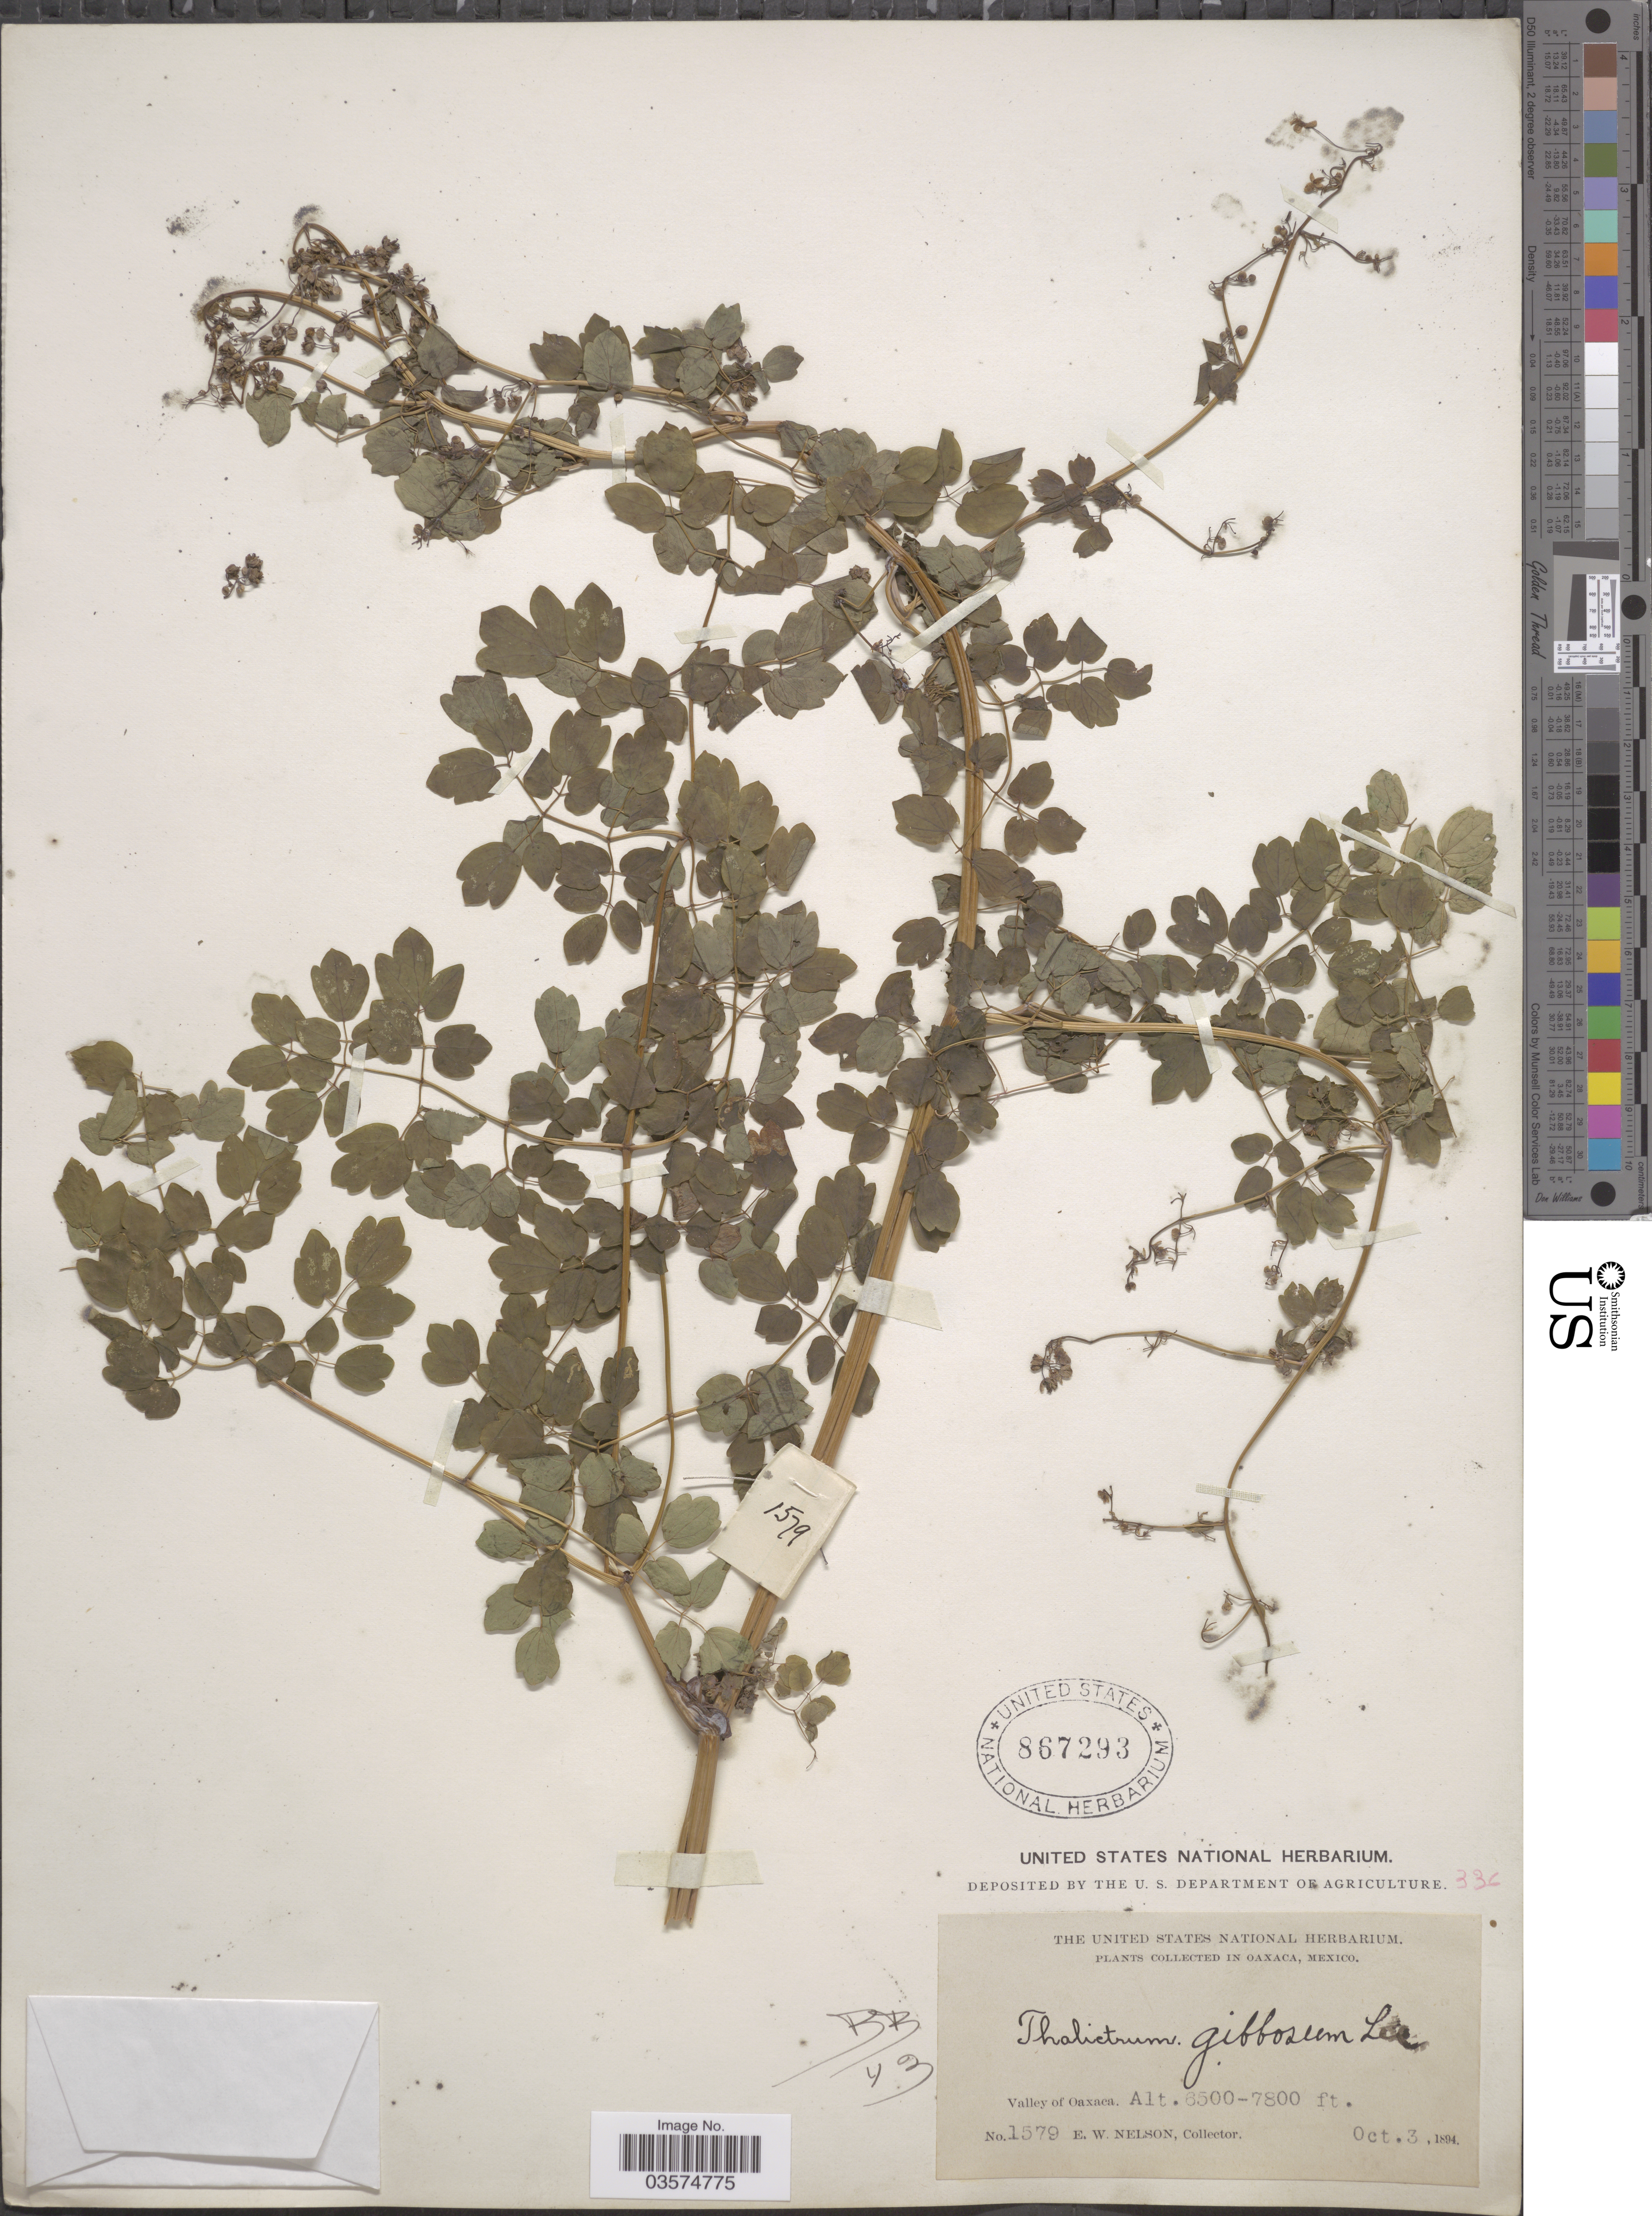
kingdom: Plantae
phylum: Tracheophyta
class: Magnoliopsida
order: Ranunculales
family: Ranunculaceae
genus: Thalictrum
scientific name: Thalictrum gibbosum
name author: Lec.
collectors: E. W. Nelson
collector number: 1579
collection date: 1894-10-03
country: Mexico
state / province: Oaxaca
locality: Valley of Oaxaca.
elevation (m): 1981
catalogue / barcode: US 867293